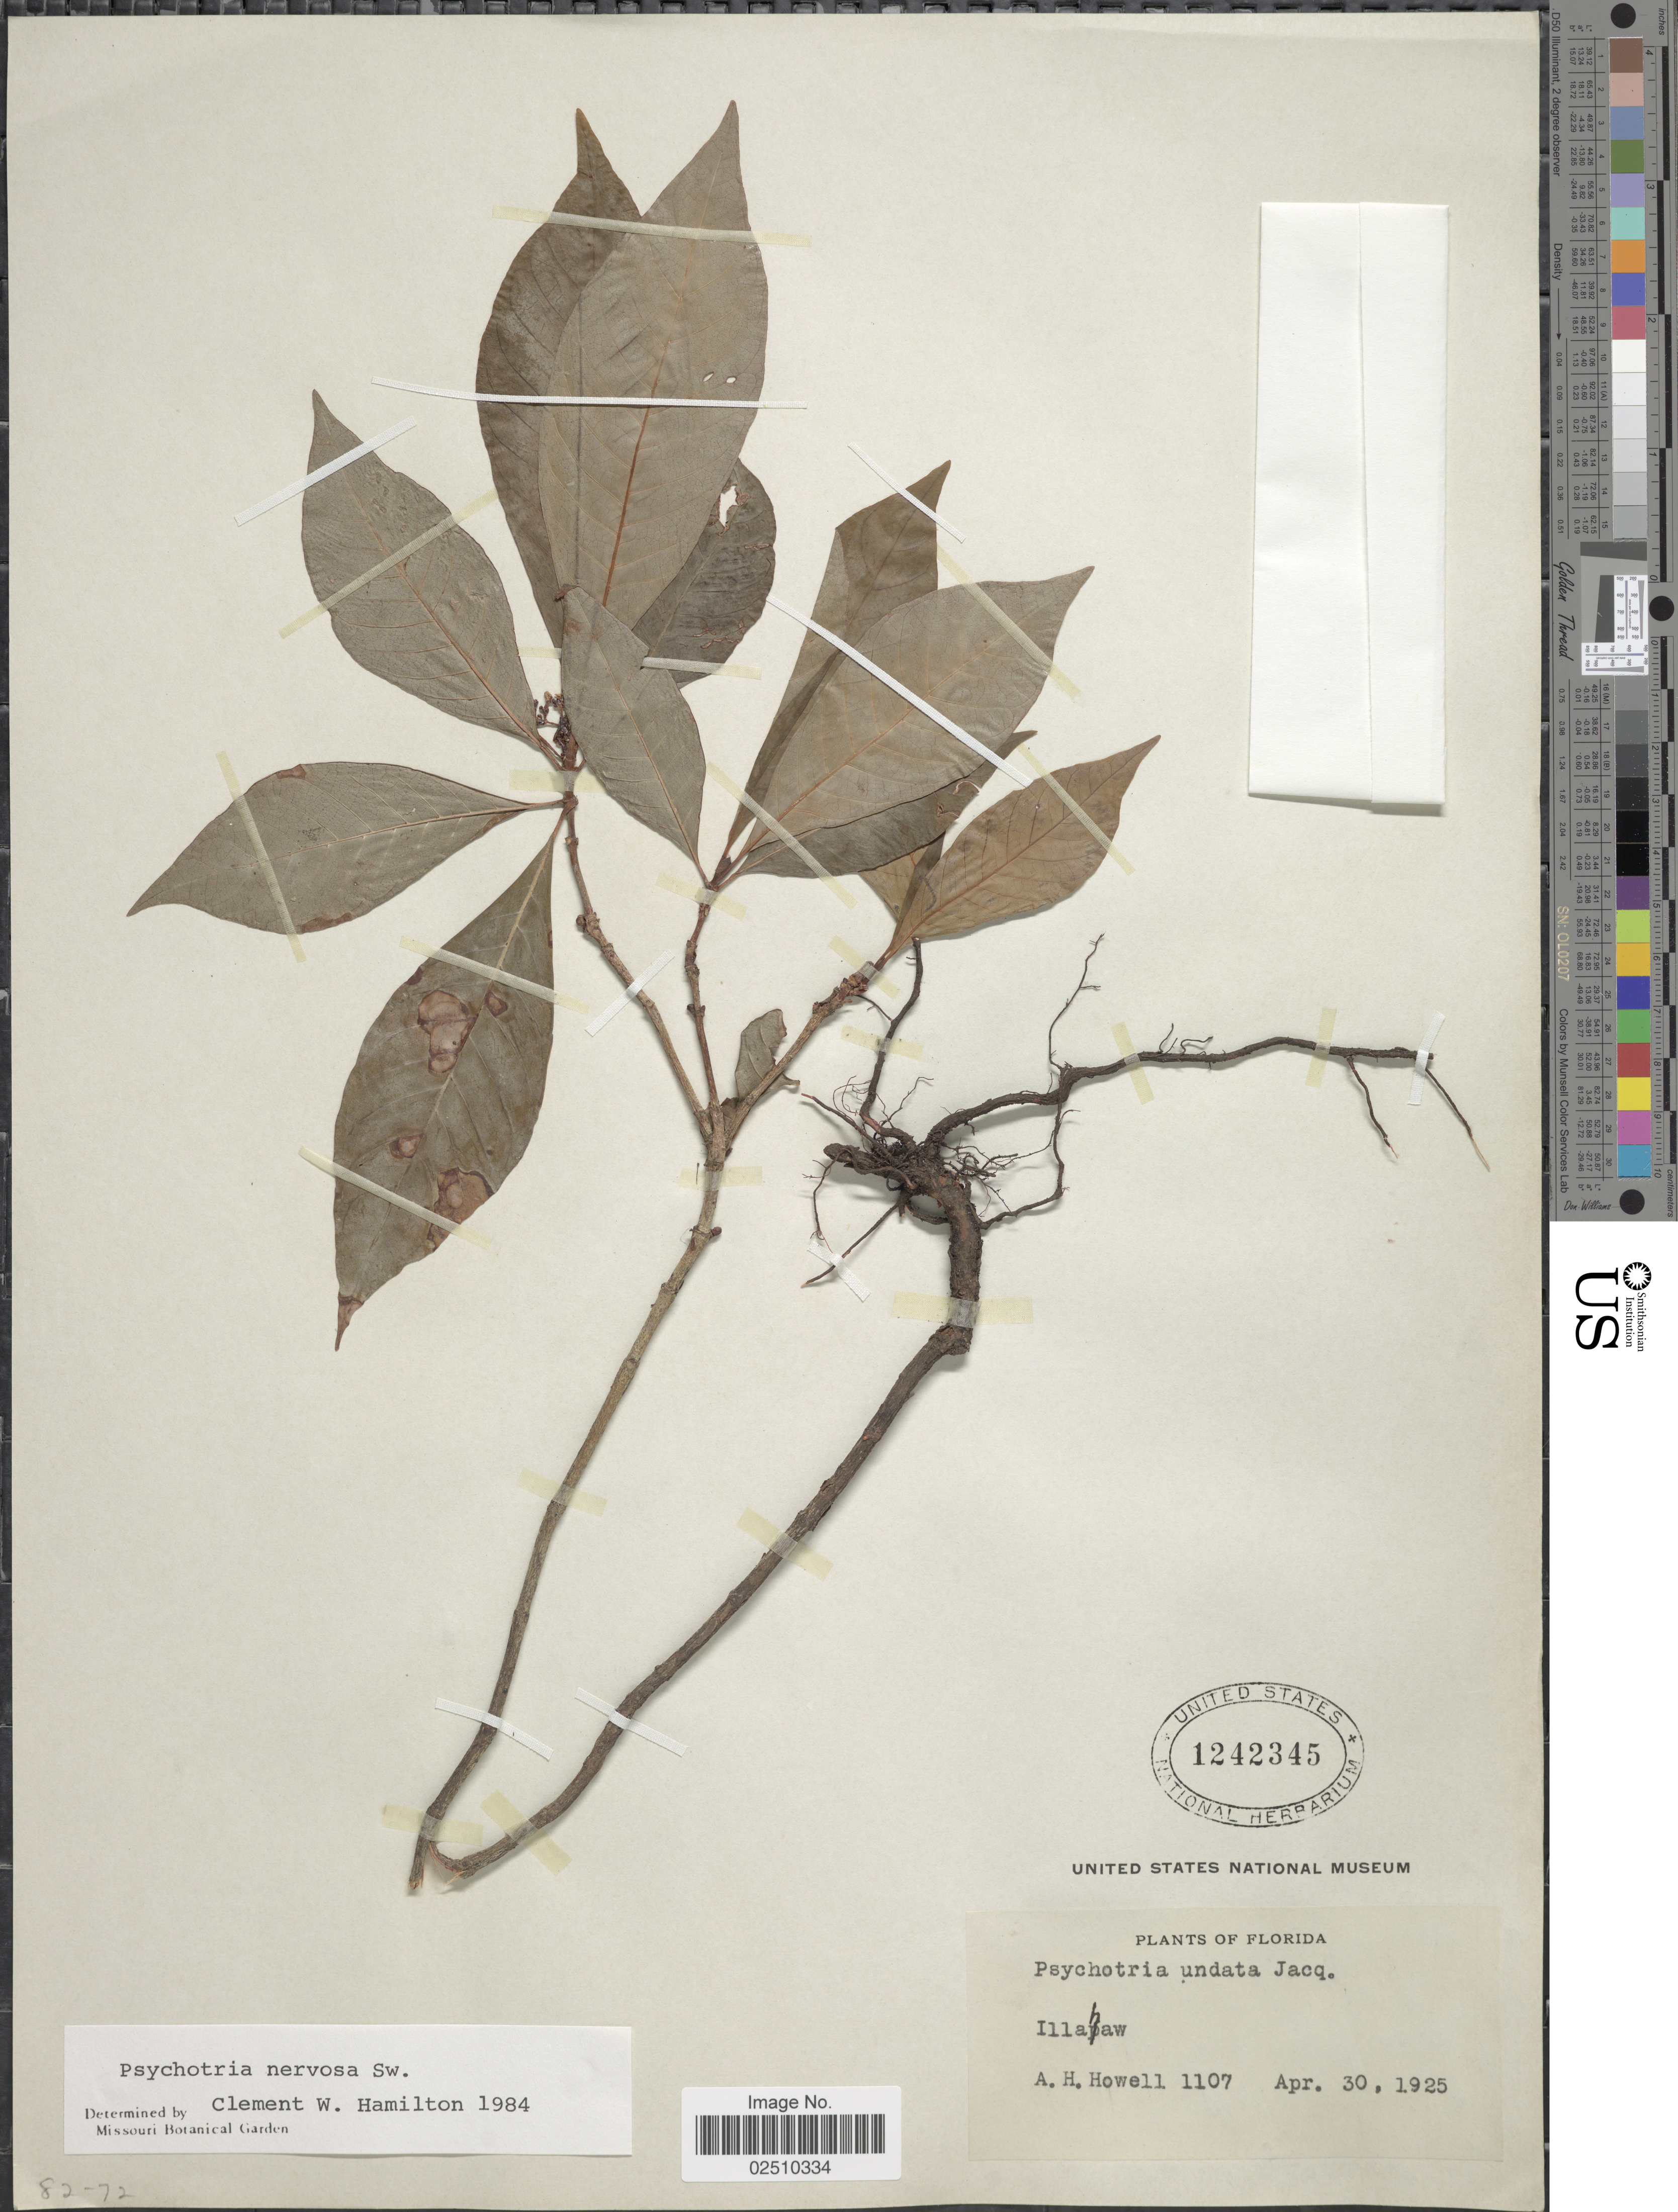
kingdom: Plantae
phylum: Tracheophyta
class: Magnoliopsida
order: Gentianales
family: Rubiaceae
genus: Psychotria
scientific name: Psychotria nervosa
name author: Sw.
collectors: A. Howell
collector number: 1107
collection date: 1925-04-30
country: United States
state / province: Florida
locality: Illahaw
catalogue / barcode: US 1242345